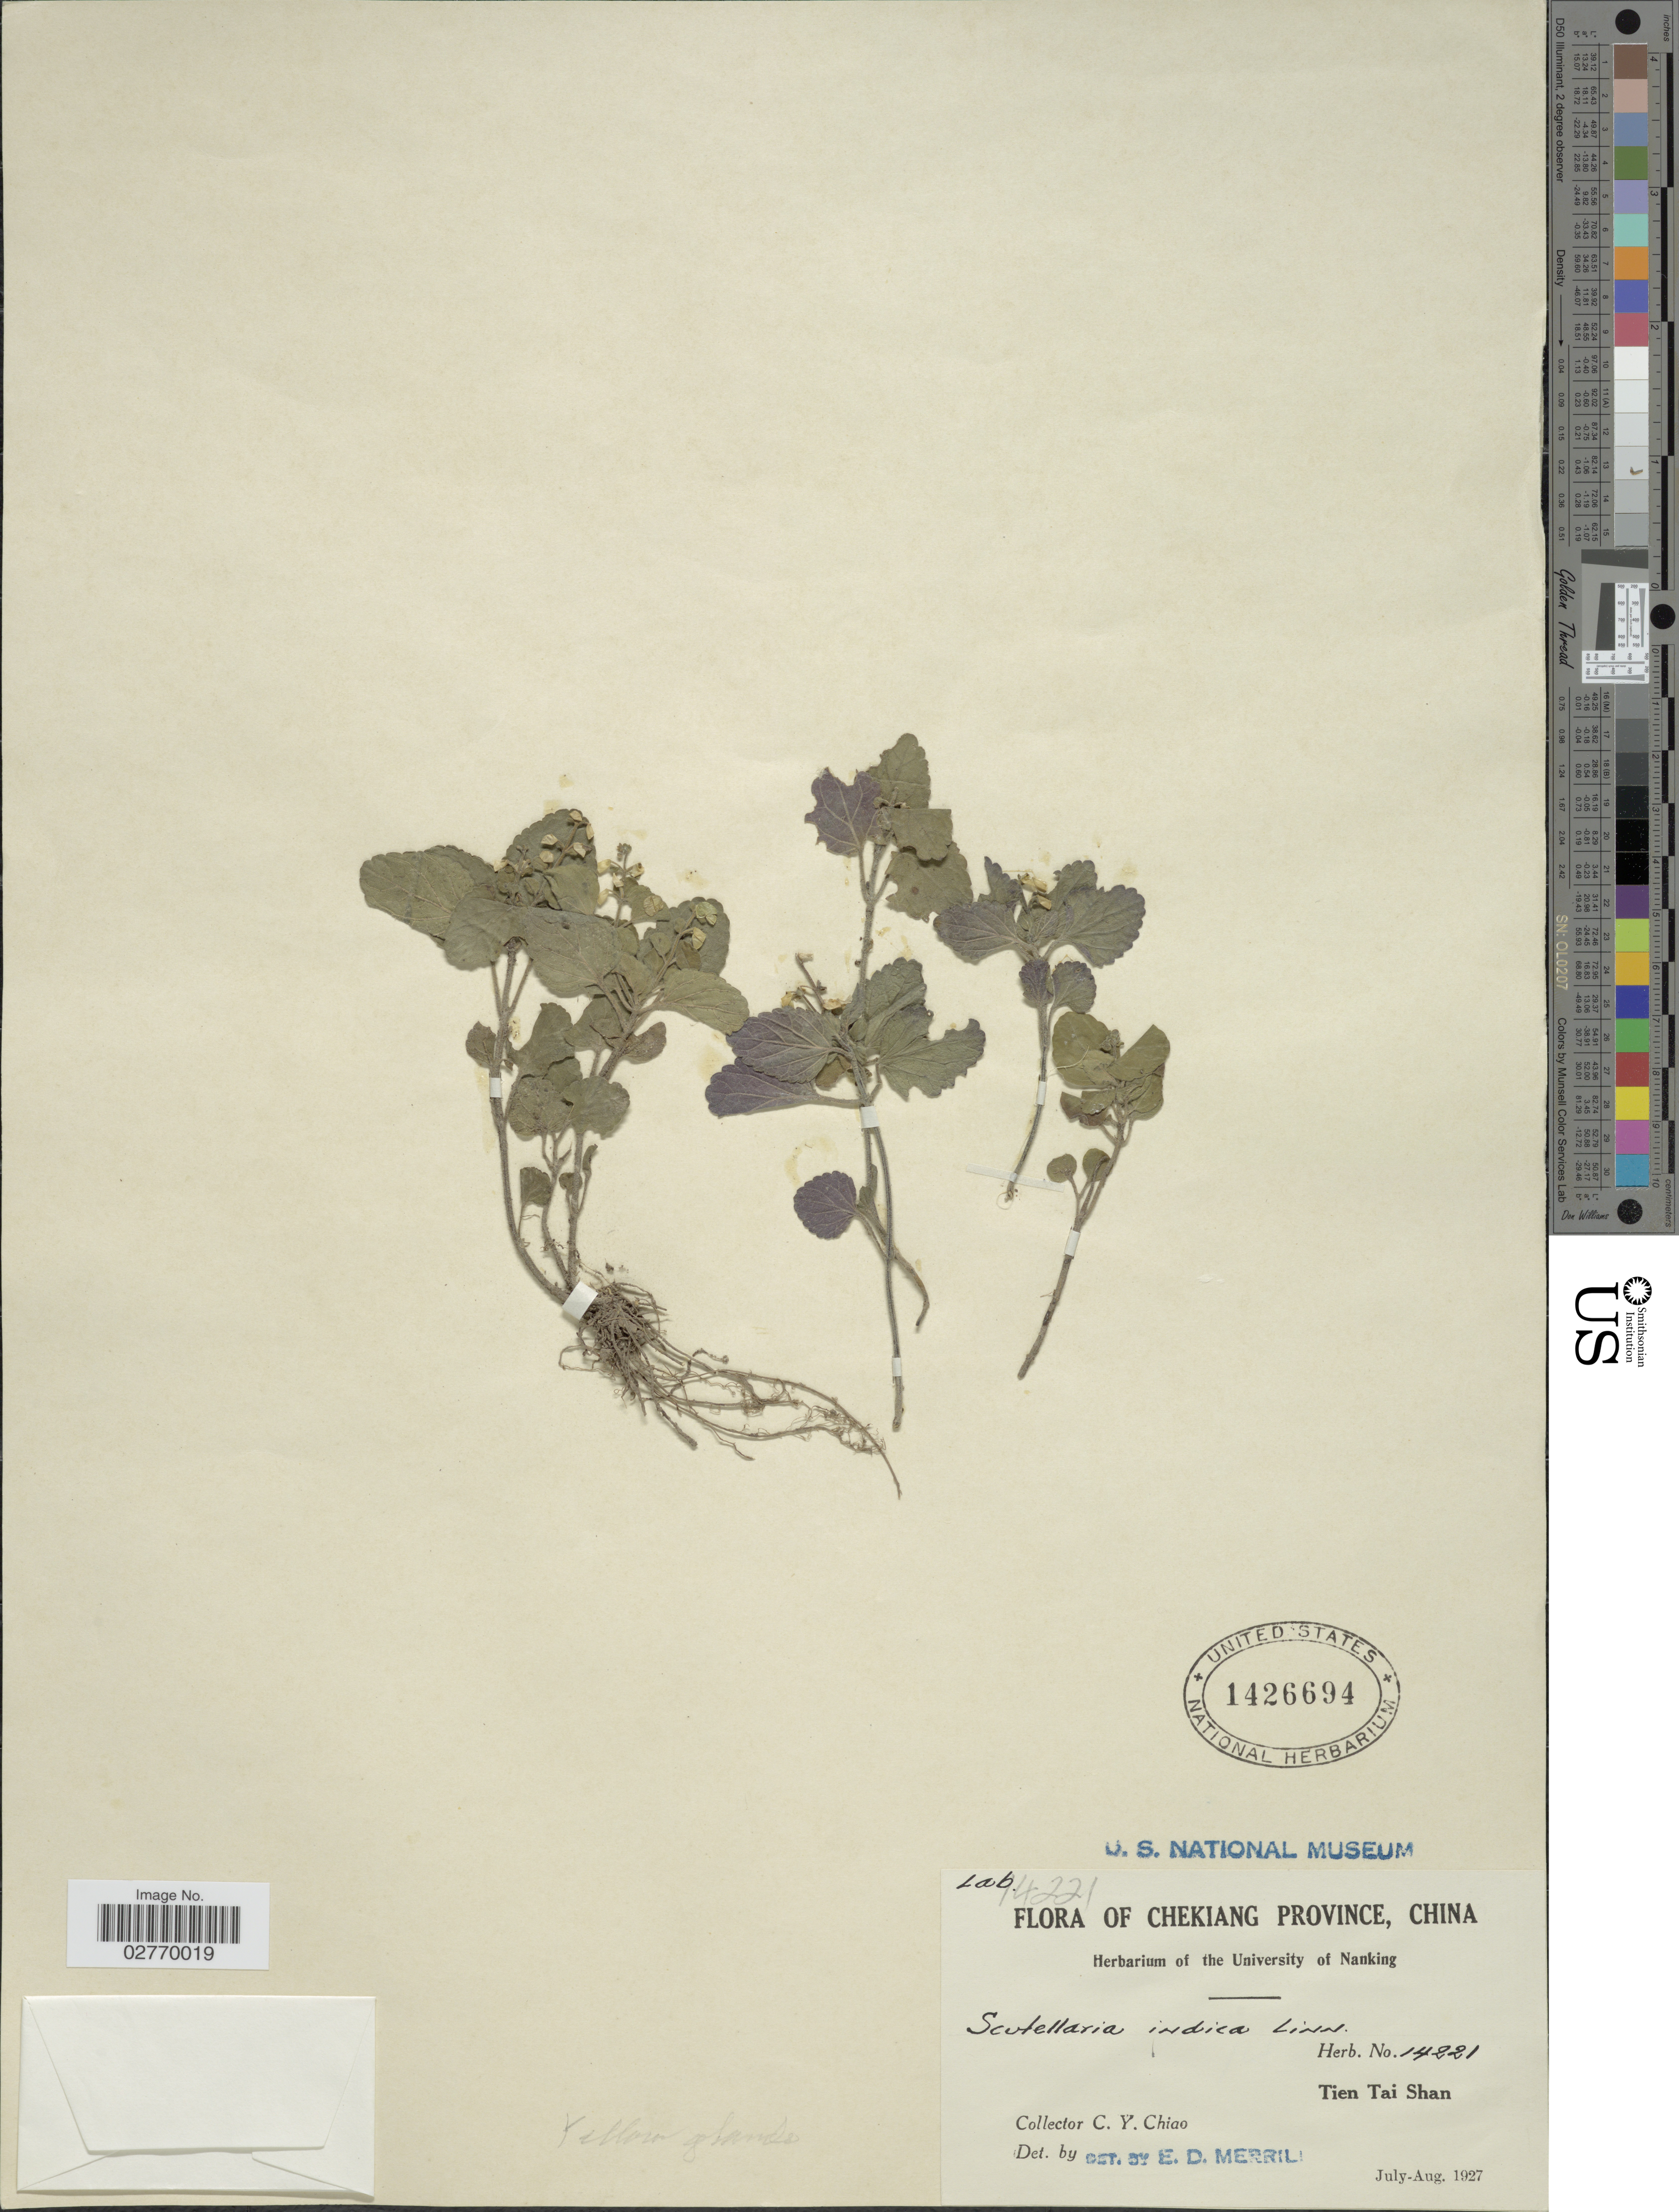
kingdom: Plantae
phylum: Tracheophyta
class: Magnoliopsida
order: Lamiales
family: Lamiaceae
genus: Scutellaria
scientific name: Scutellaria indica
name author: L.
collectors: C. Y. Chiao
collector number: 14221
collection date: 1927-07/1927-09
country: China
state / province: Zhejiang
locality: Chekiang Province. Tien Tai Shan.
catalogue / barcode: US 1426694